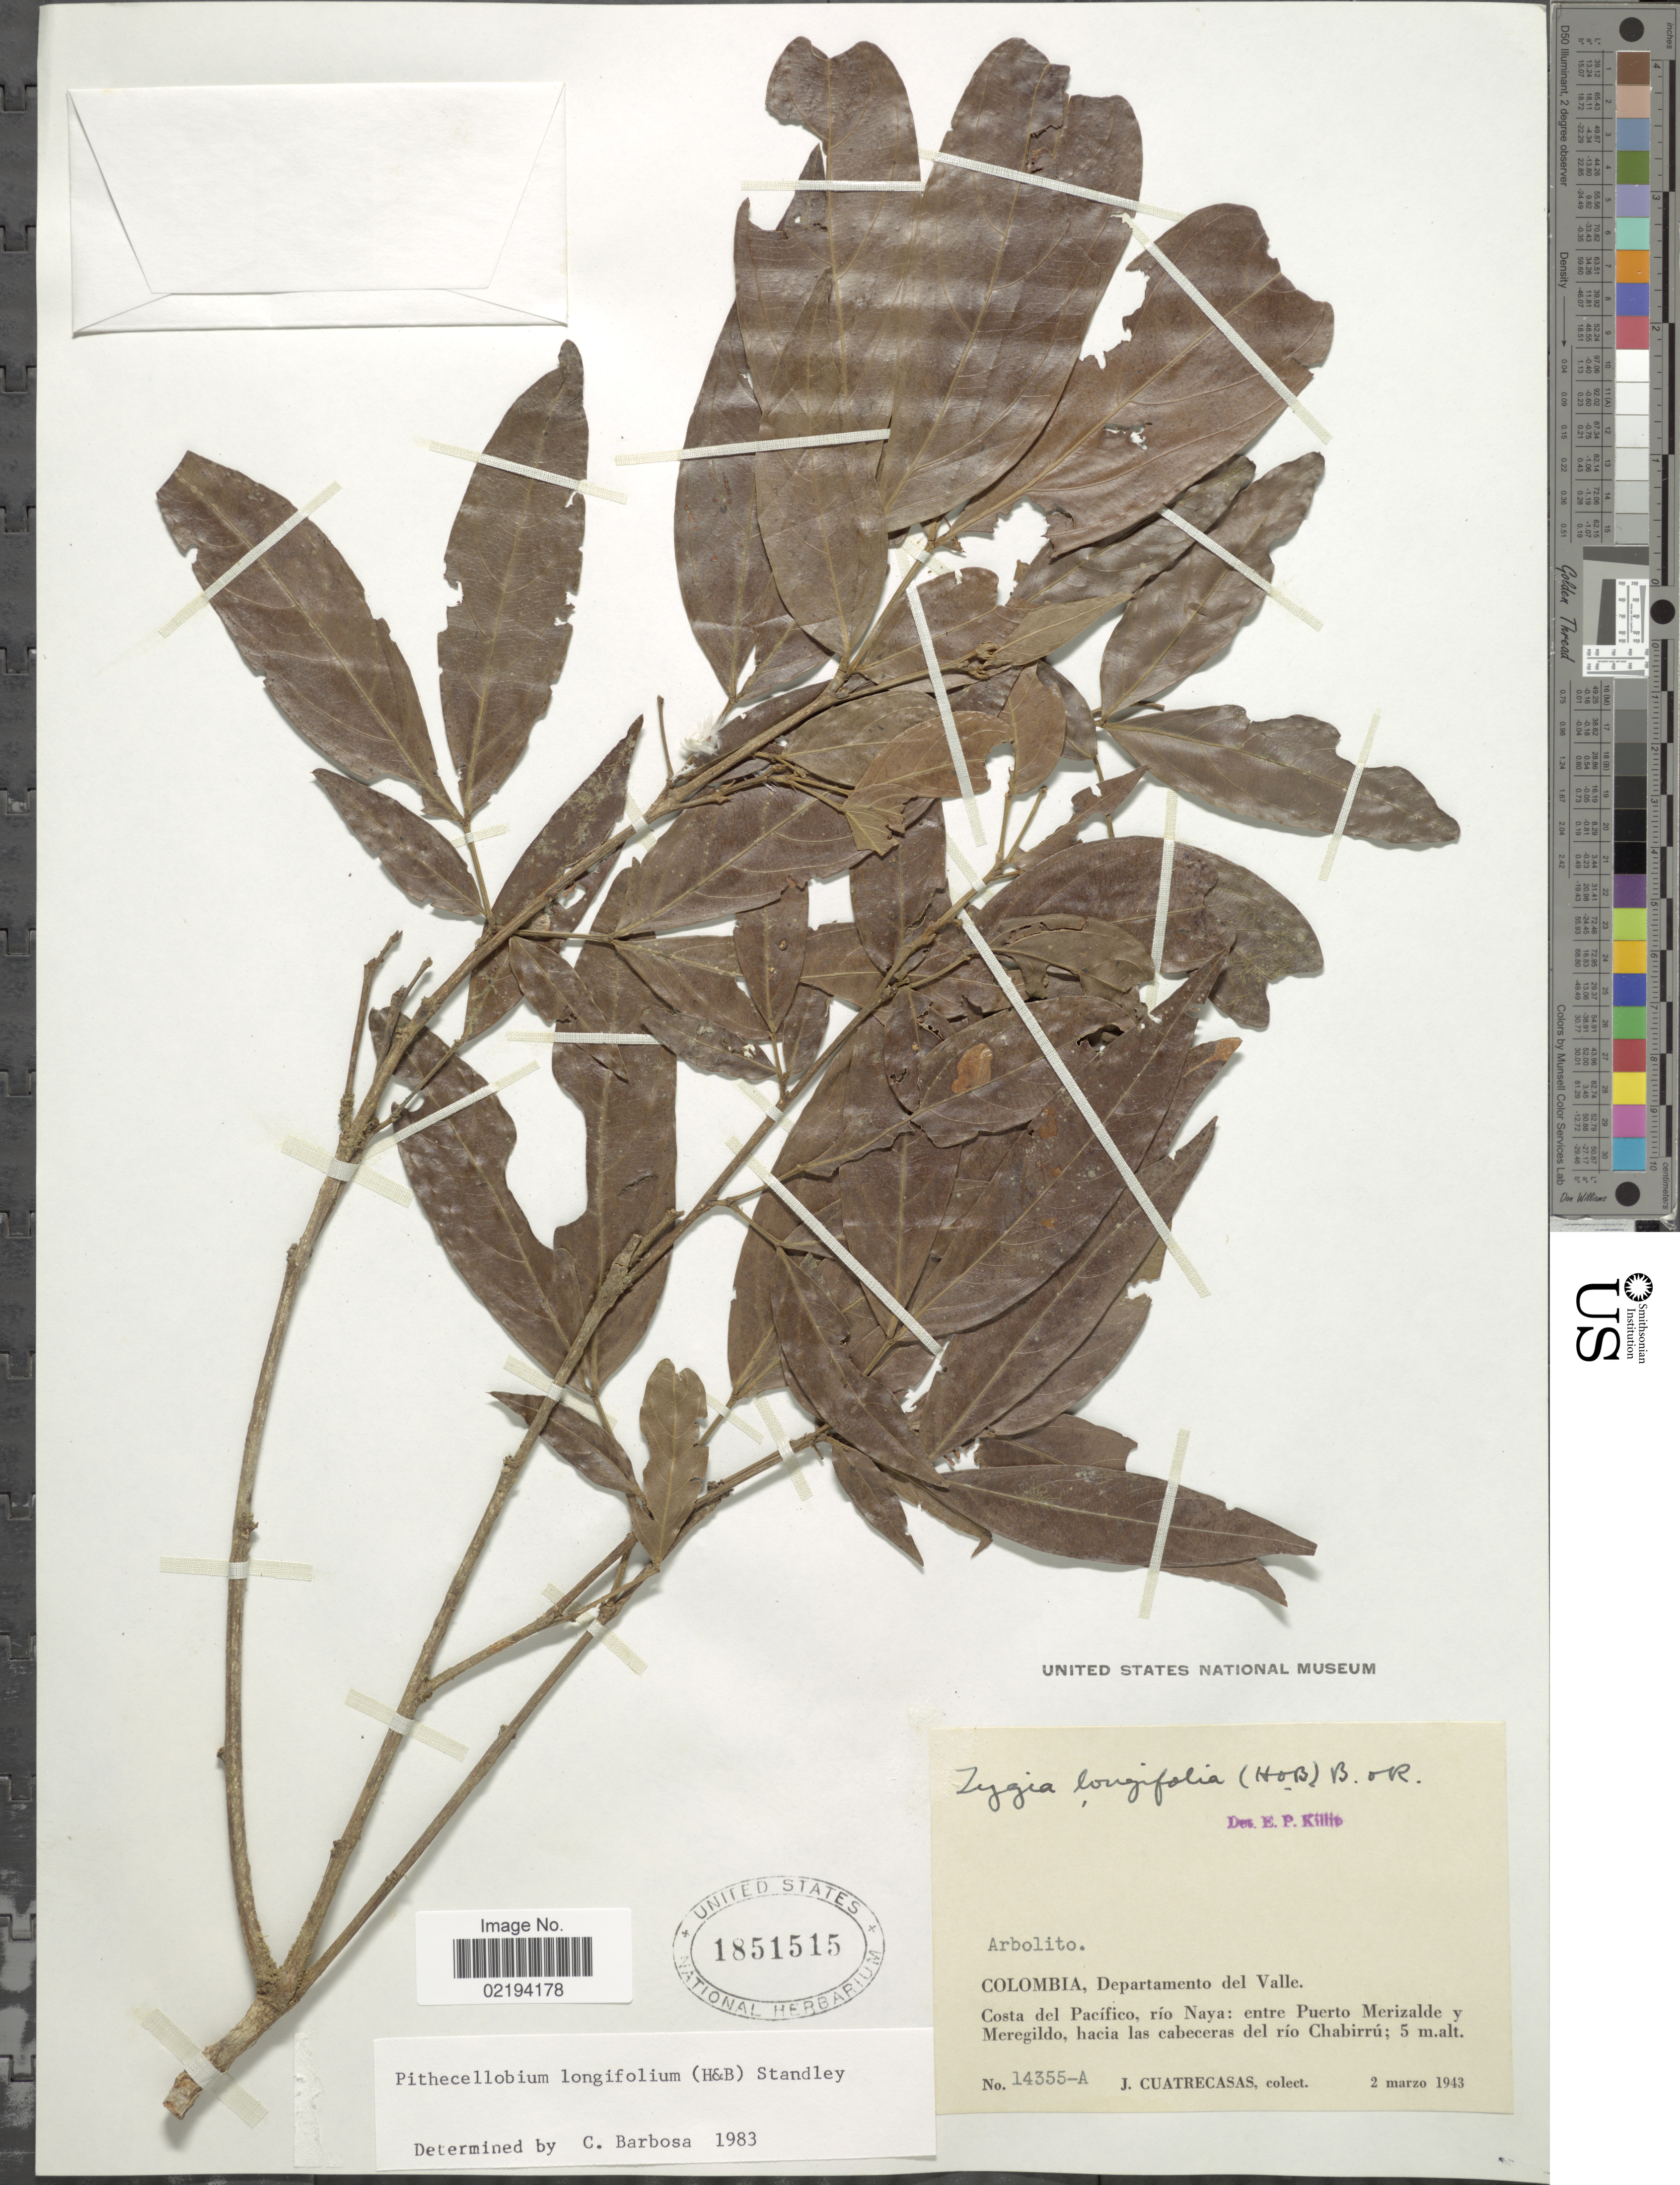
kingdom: Plantae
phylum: Tracheophyta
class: Magnoliopsida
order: Fabales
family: Fabaceae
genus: Zygia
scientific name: Zygia longifolia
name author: (Willd.) Britton & Rose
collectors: J. Cuatrecasas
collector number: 14355-A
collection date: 1943-03-02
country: Colombia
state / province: Valle del Cauca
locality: Departamento del Valle, Costa del Pacífico; río Naya; entre Puerto Merizalde y Meregildo, hacia las cabeceras del río Chabirrú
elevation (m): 5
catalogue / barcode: US 1851515